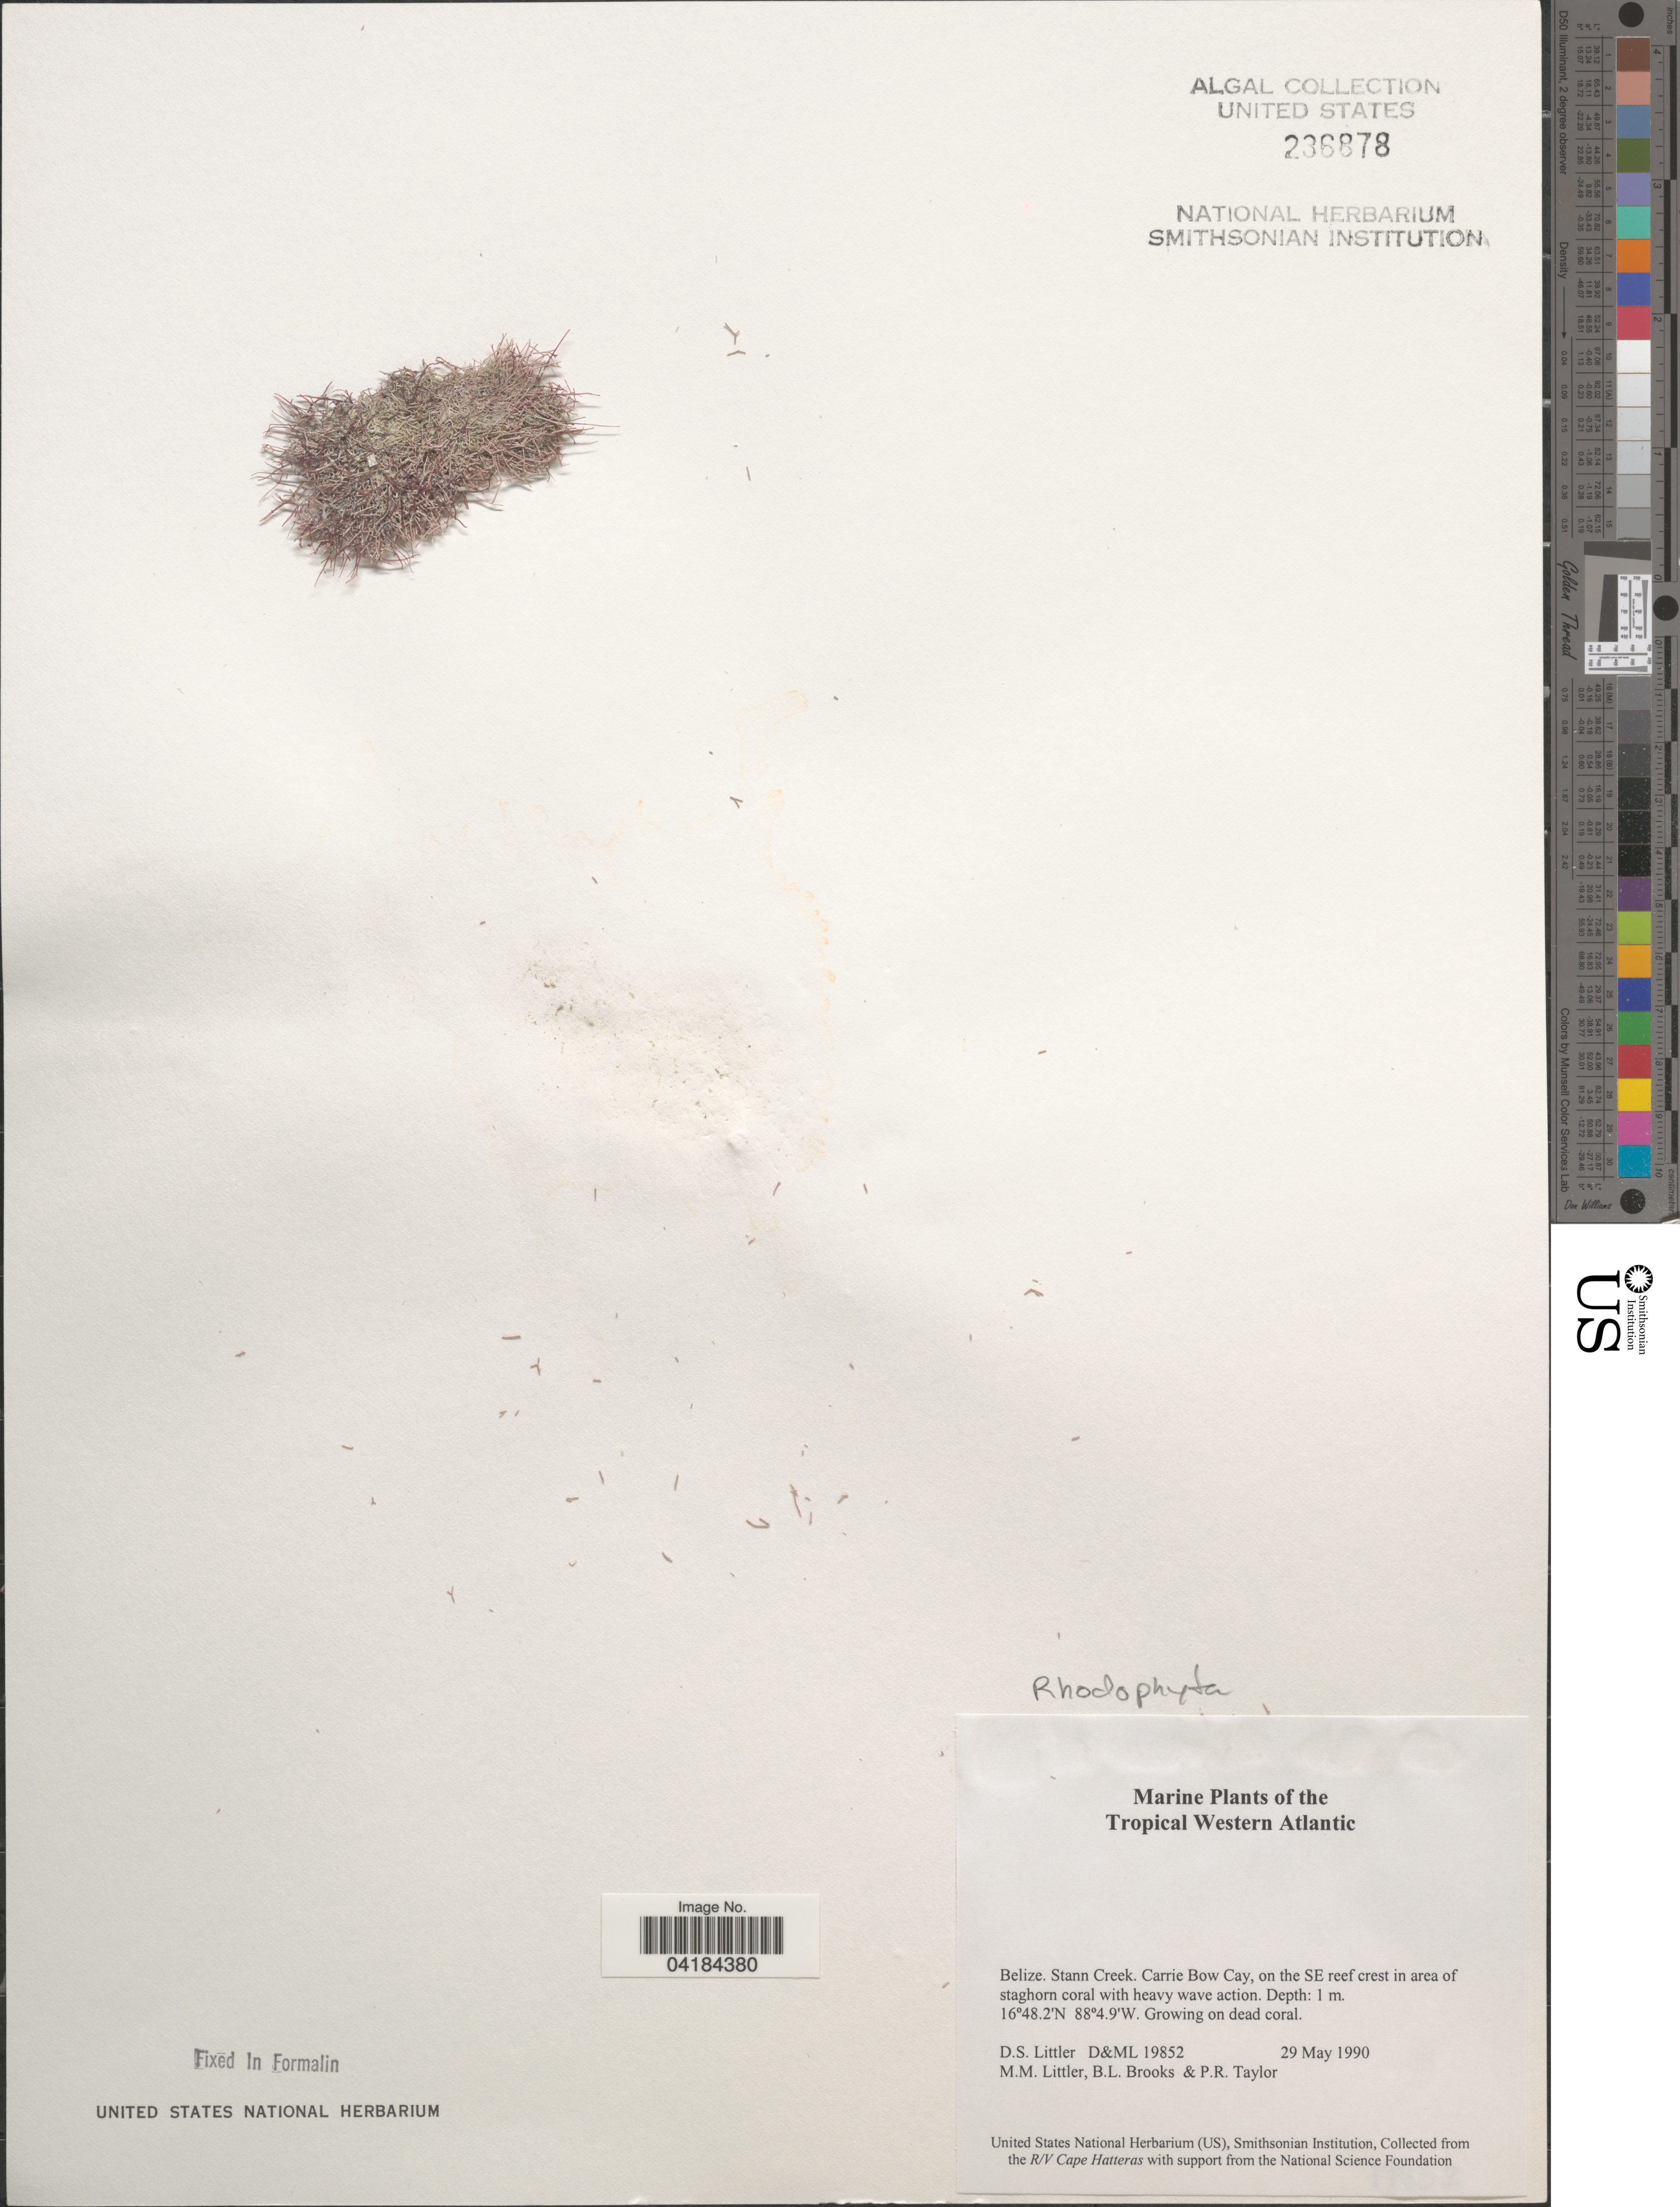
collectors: D. S. Littler, B. Brooks & P. R. Taylor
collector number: D&ML19852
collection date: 1990-05-29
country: Belize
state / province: Stann Creek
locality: Tropical Western Atlantic. Carrie Bow Cay, on the SE reef crest in area of staghorn coral with heavy wave action.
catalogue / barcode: US 236878